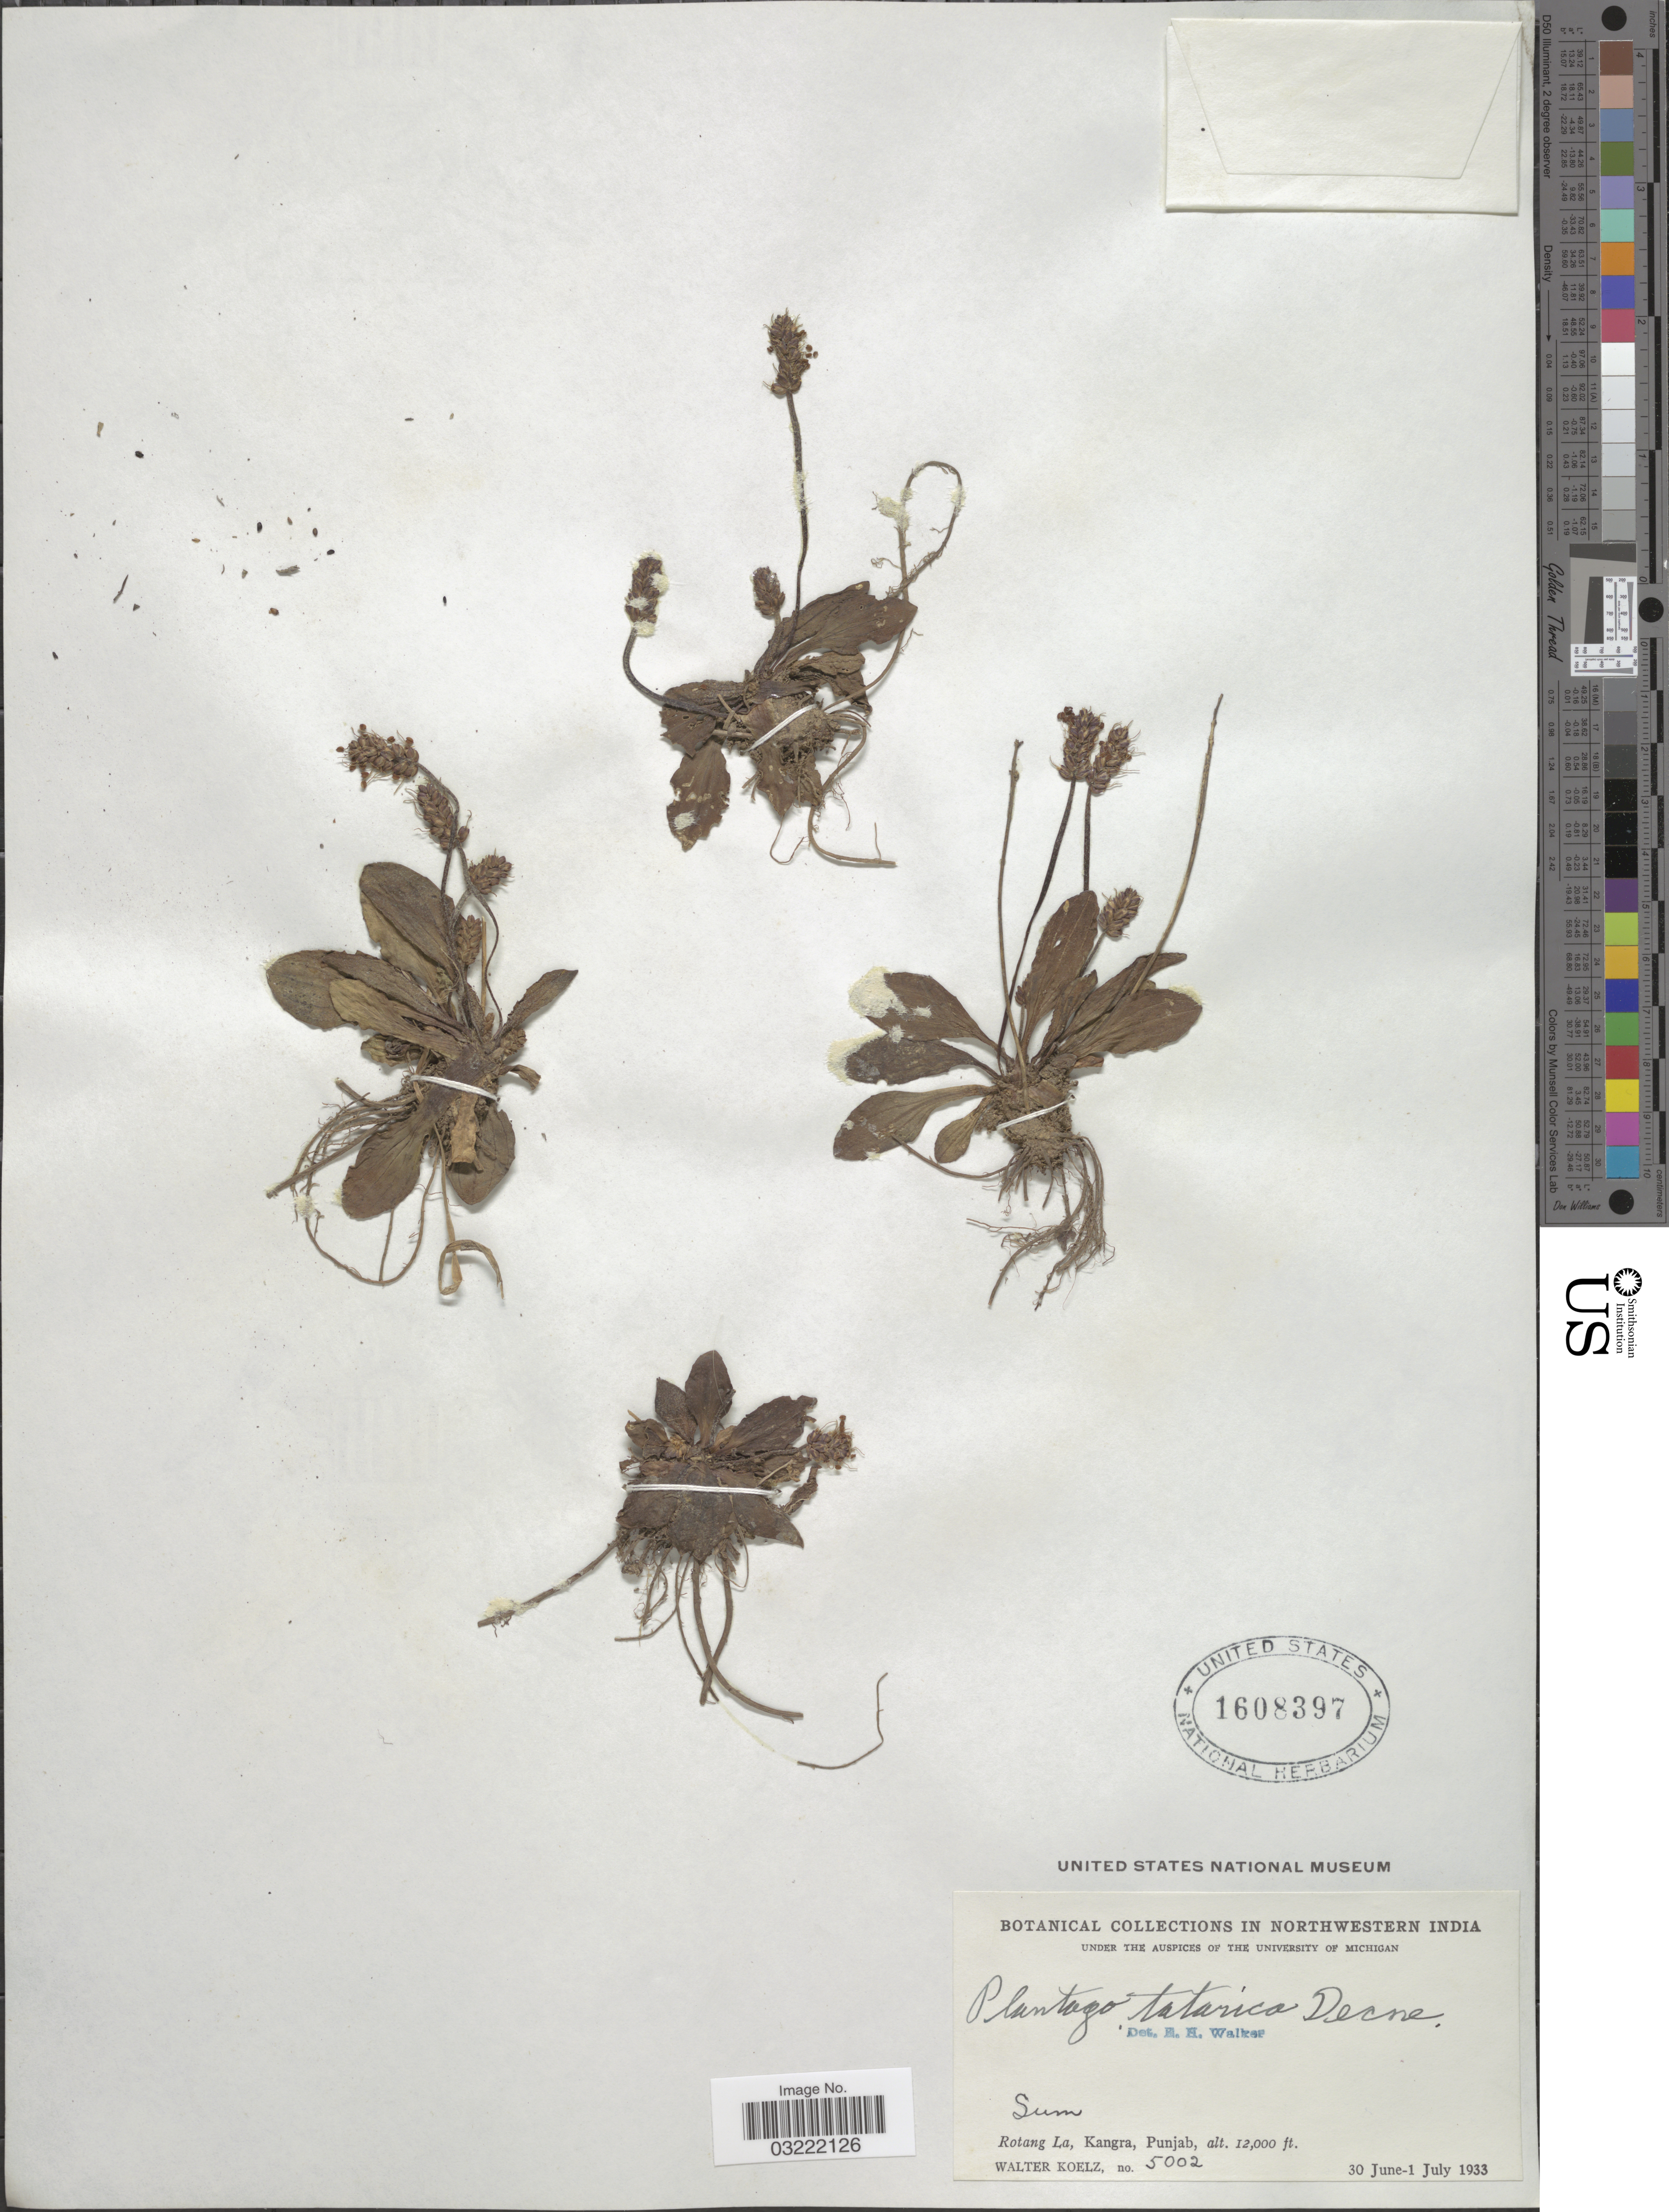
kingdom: Plantae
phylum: Tracheophyta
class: Magnoliopsida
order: Lamiales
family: Plantaginaceae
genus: Plantago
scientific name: Plantago gentianoides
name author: Sibth. & Sm.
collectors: W. N. Koelz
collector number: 5002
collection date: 1933-06-30/1933-07-01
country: India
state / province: Punjab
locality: Northwestern India. Sum. Rotang La, Kangra.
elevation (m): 3658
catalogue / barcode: US 1608397